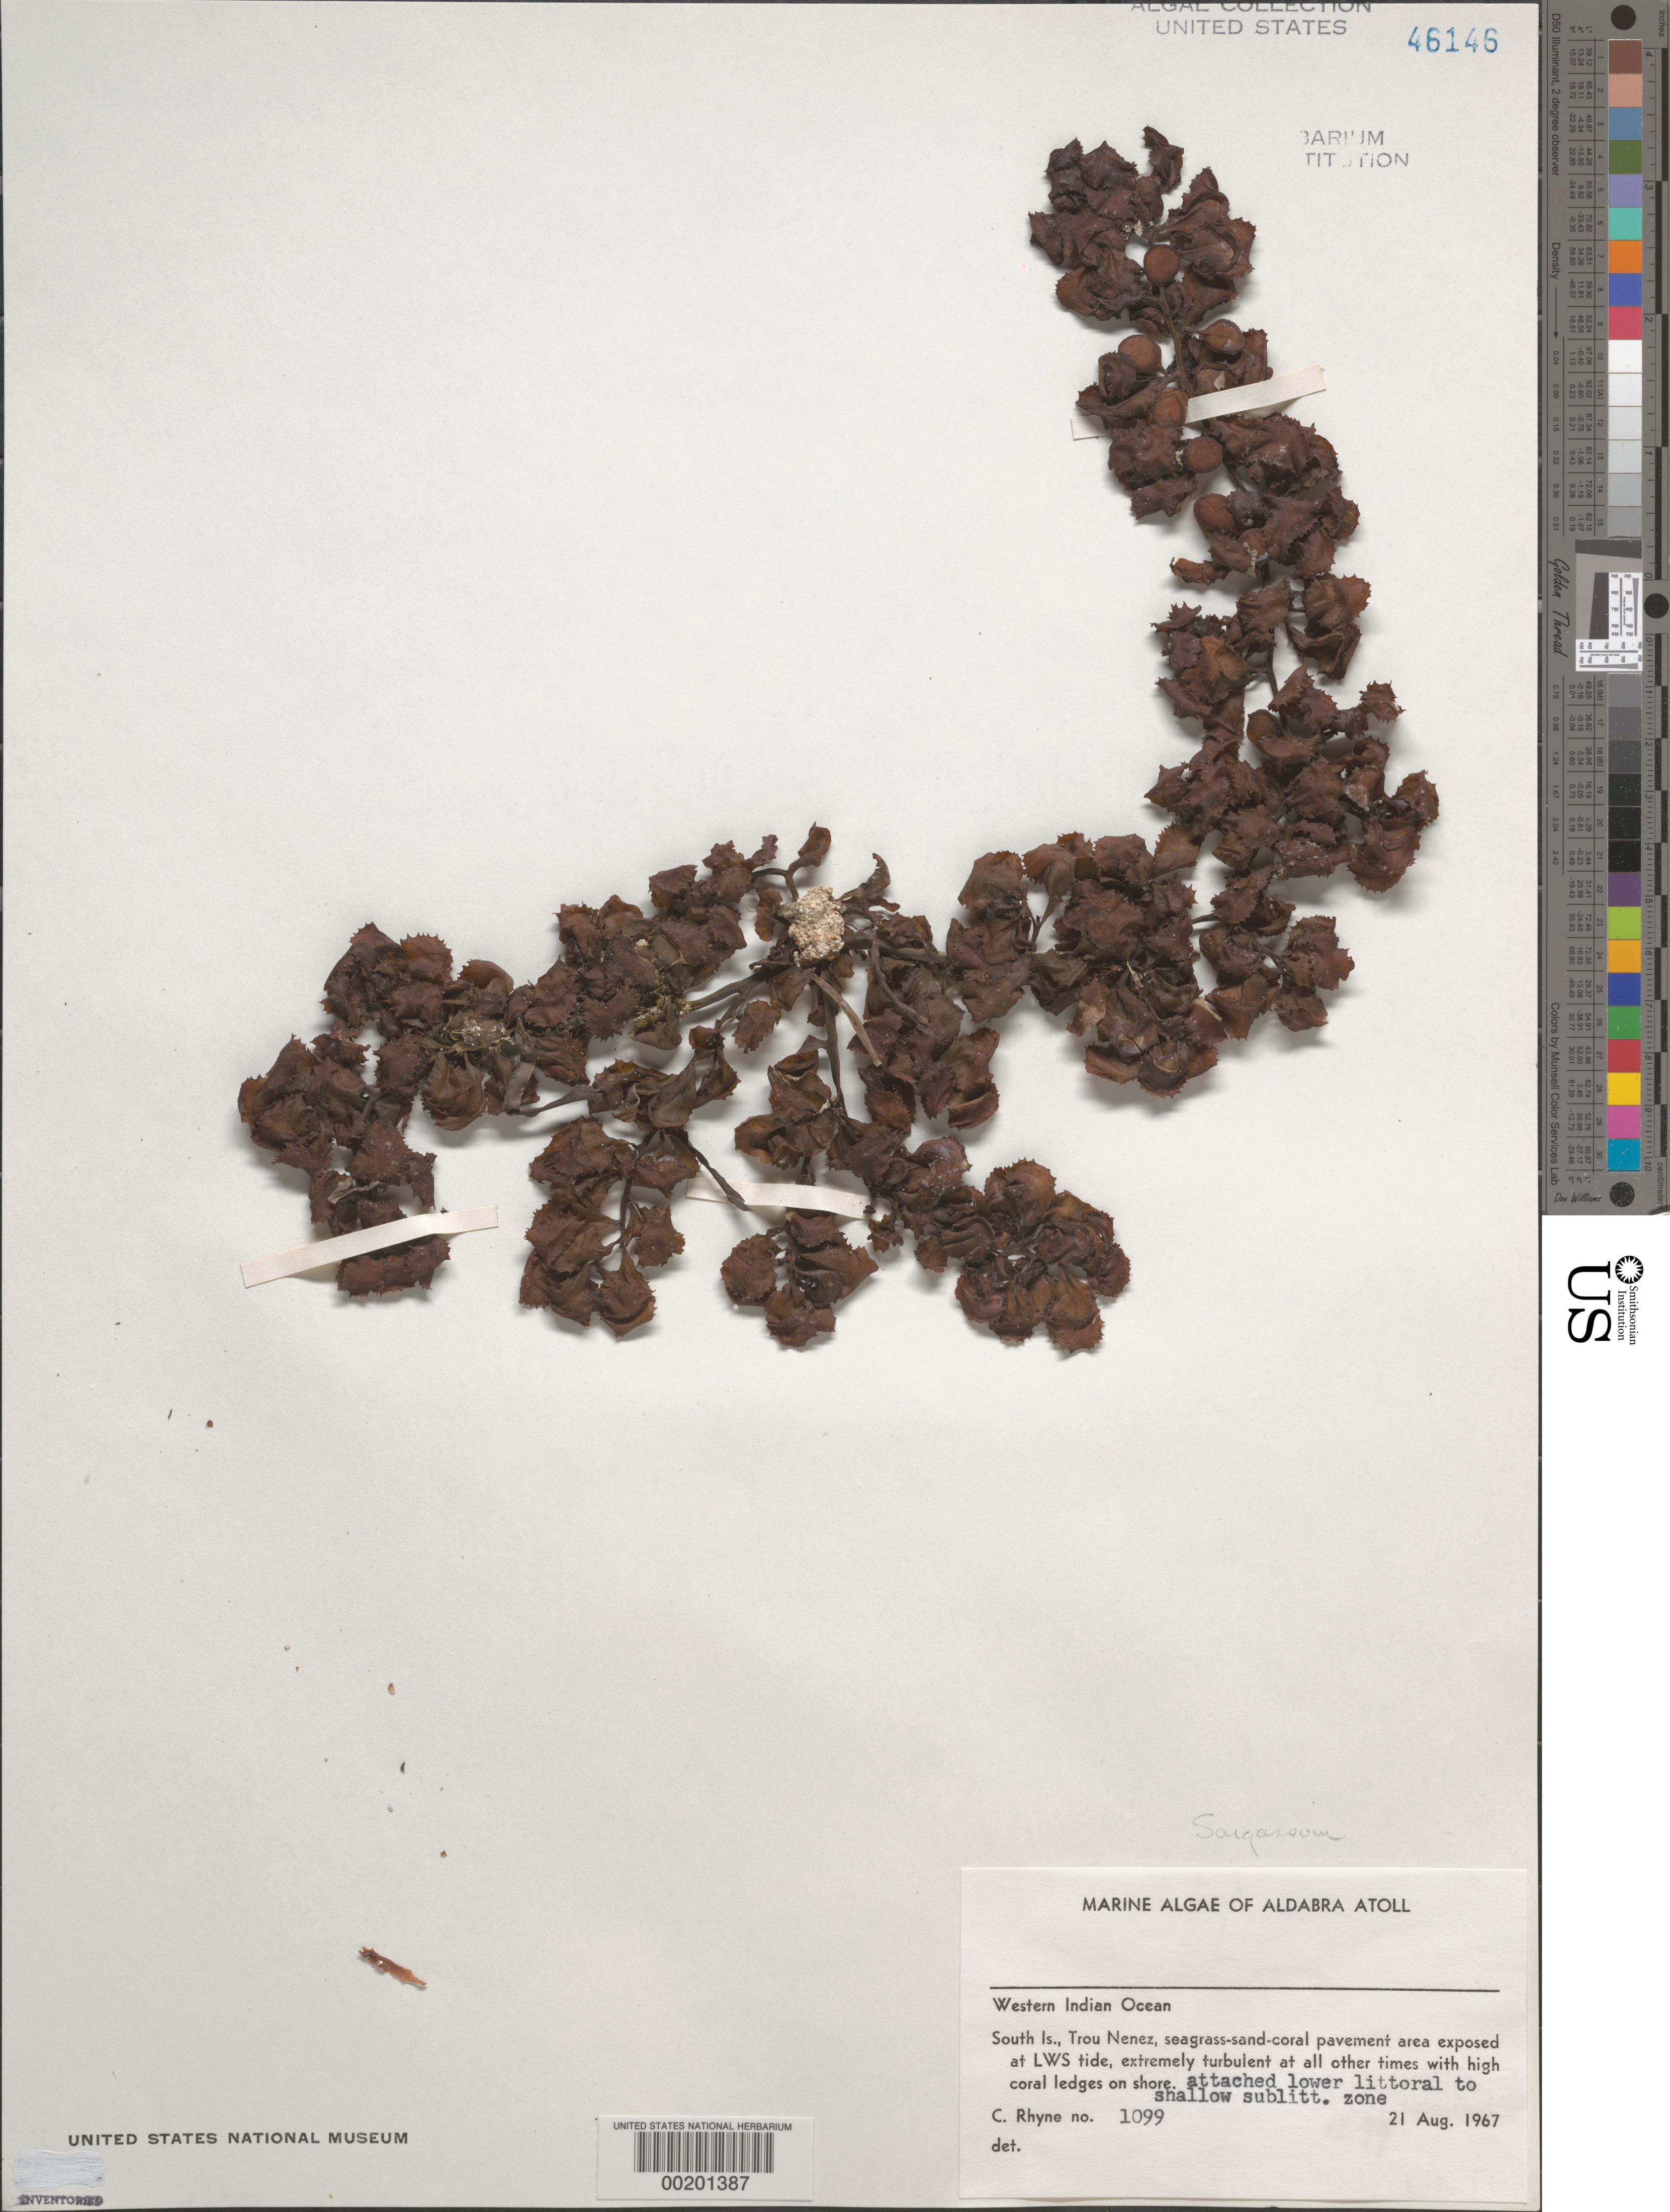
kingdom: Chromista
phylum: Ochrophyta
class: Phaeophyceae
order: Fucales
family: Sargassaceae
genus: Sargassum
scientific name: Sargassum sp.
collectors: C. Rhyne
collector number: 1099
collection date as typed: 21 Aug 1967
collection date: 1967-08-21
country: Seychelles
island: Aldabra Atoll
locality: Trou Nenez, South Islet.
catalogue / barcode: US 46146